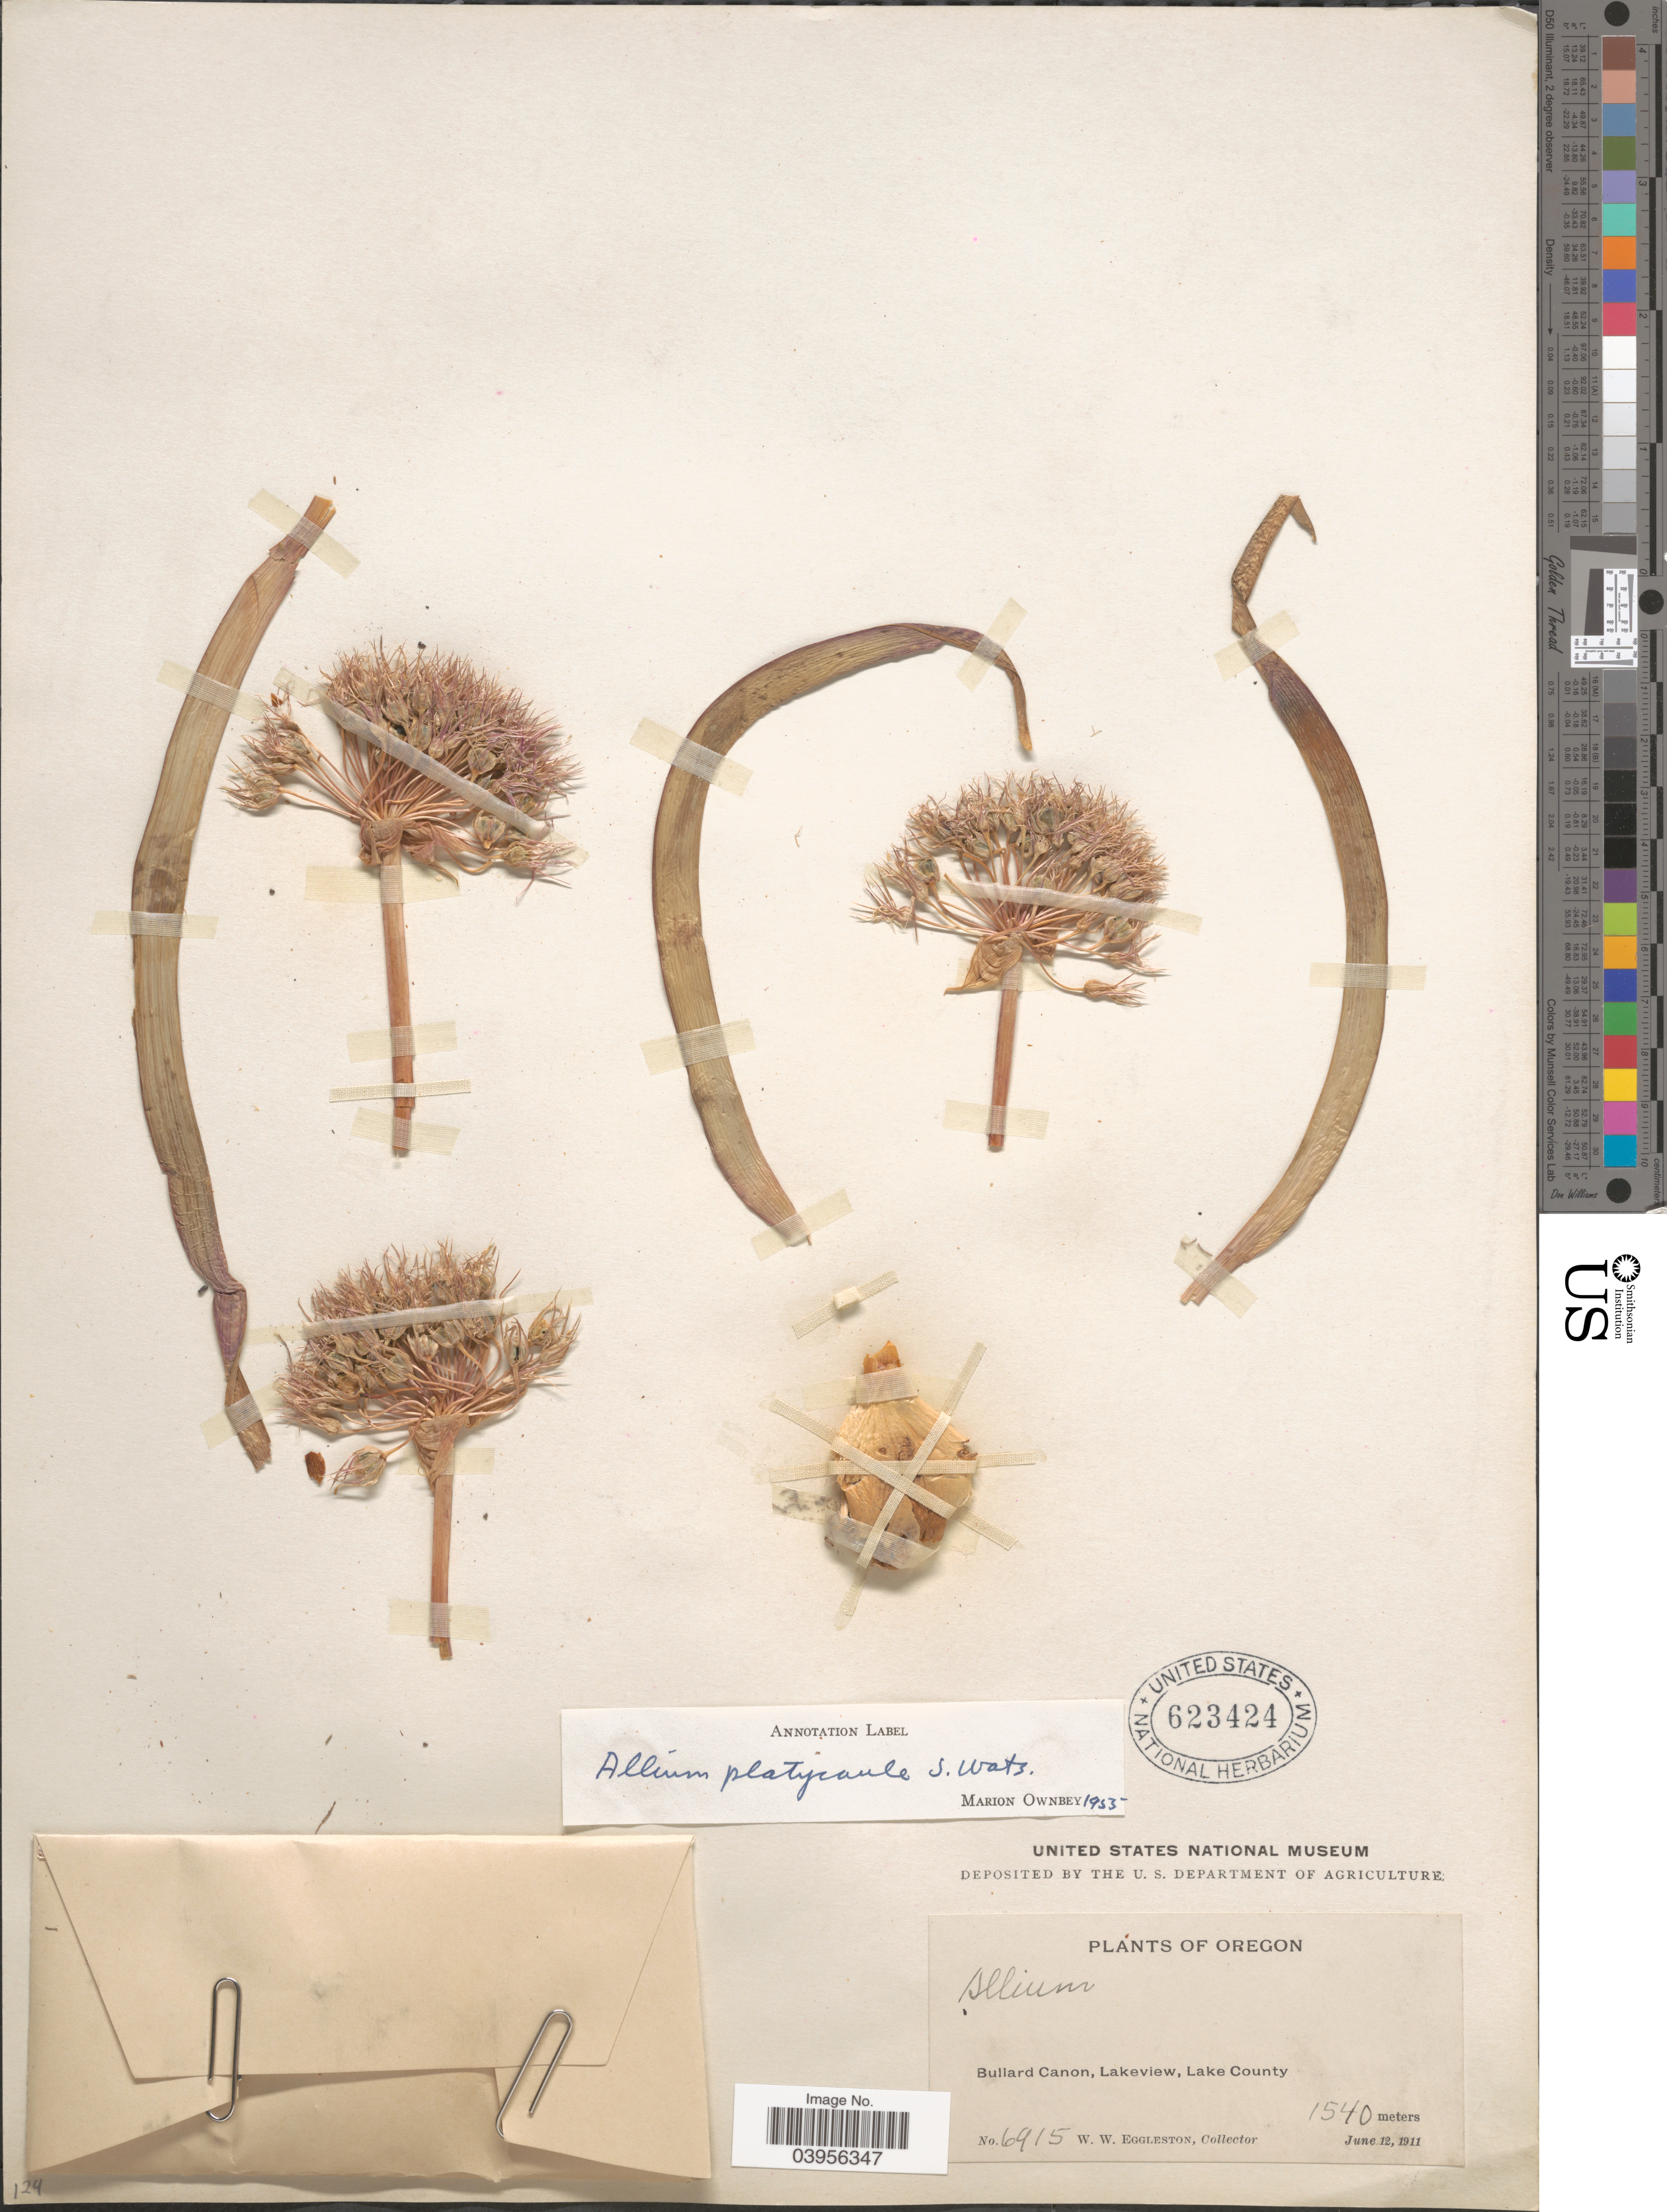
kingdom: Plantae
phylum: Tracheophyta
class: Liliopsida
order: Asparagales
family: Amaryllidaceae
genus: Allium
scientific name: Allium platycaule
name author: S. Watson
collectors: W. W. Eggleston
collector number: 6915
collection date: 1911-06-12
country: United States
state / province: Oregon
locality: Bullard Canon, Lakeview, Lake County.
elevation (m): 1540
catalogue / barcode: US 623424